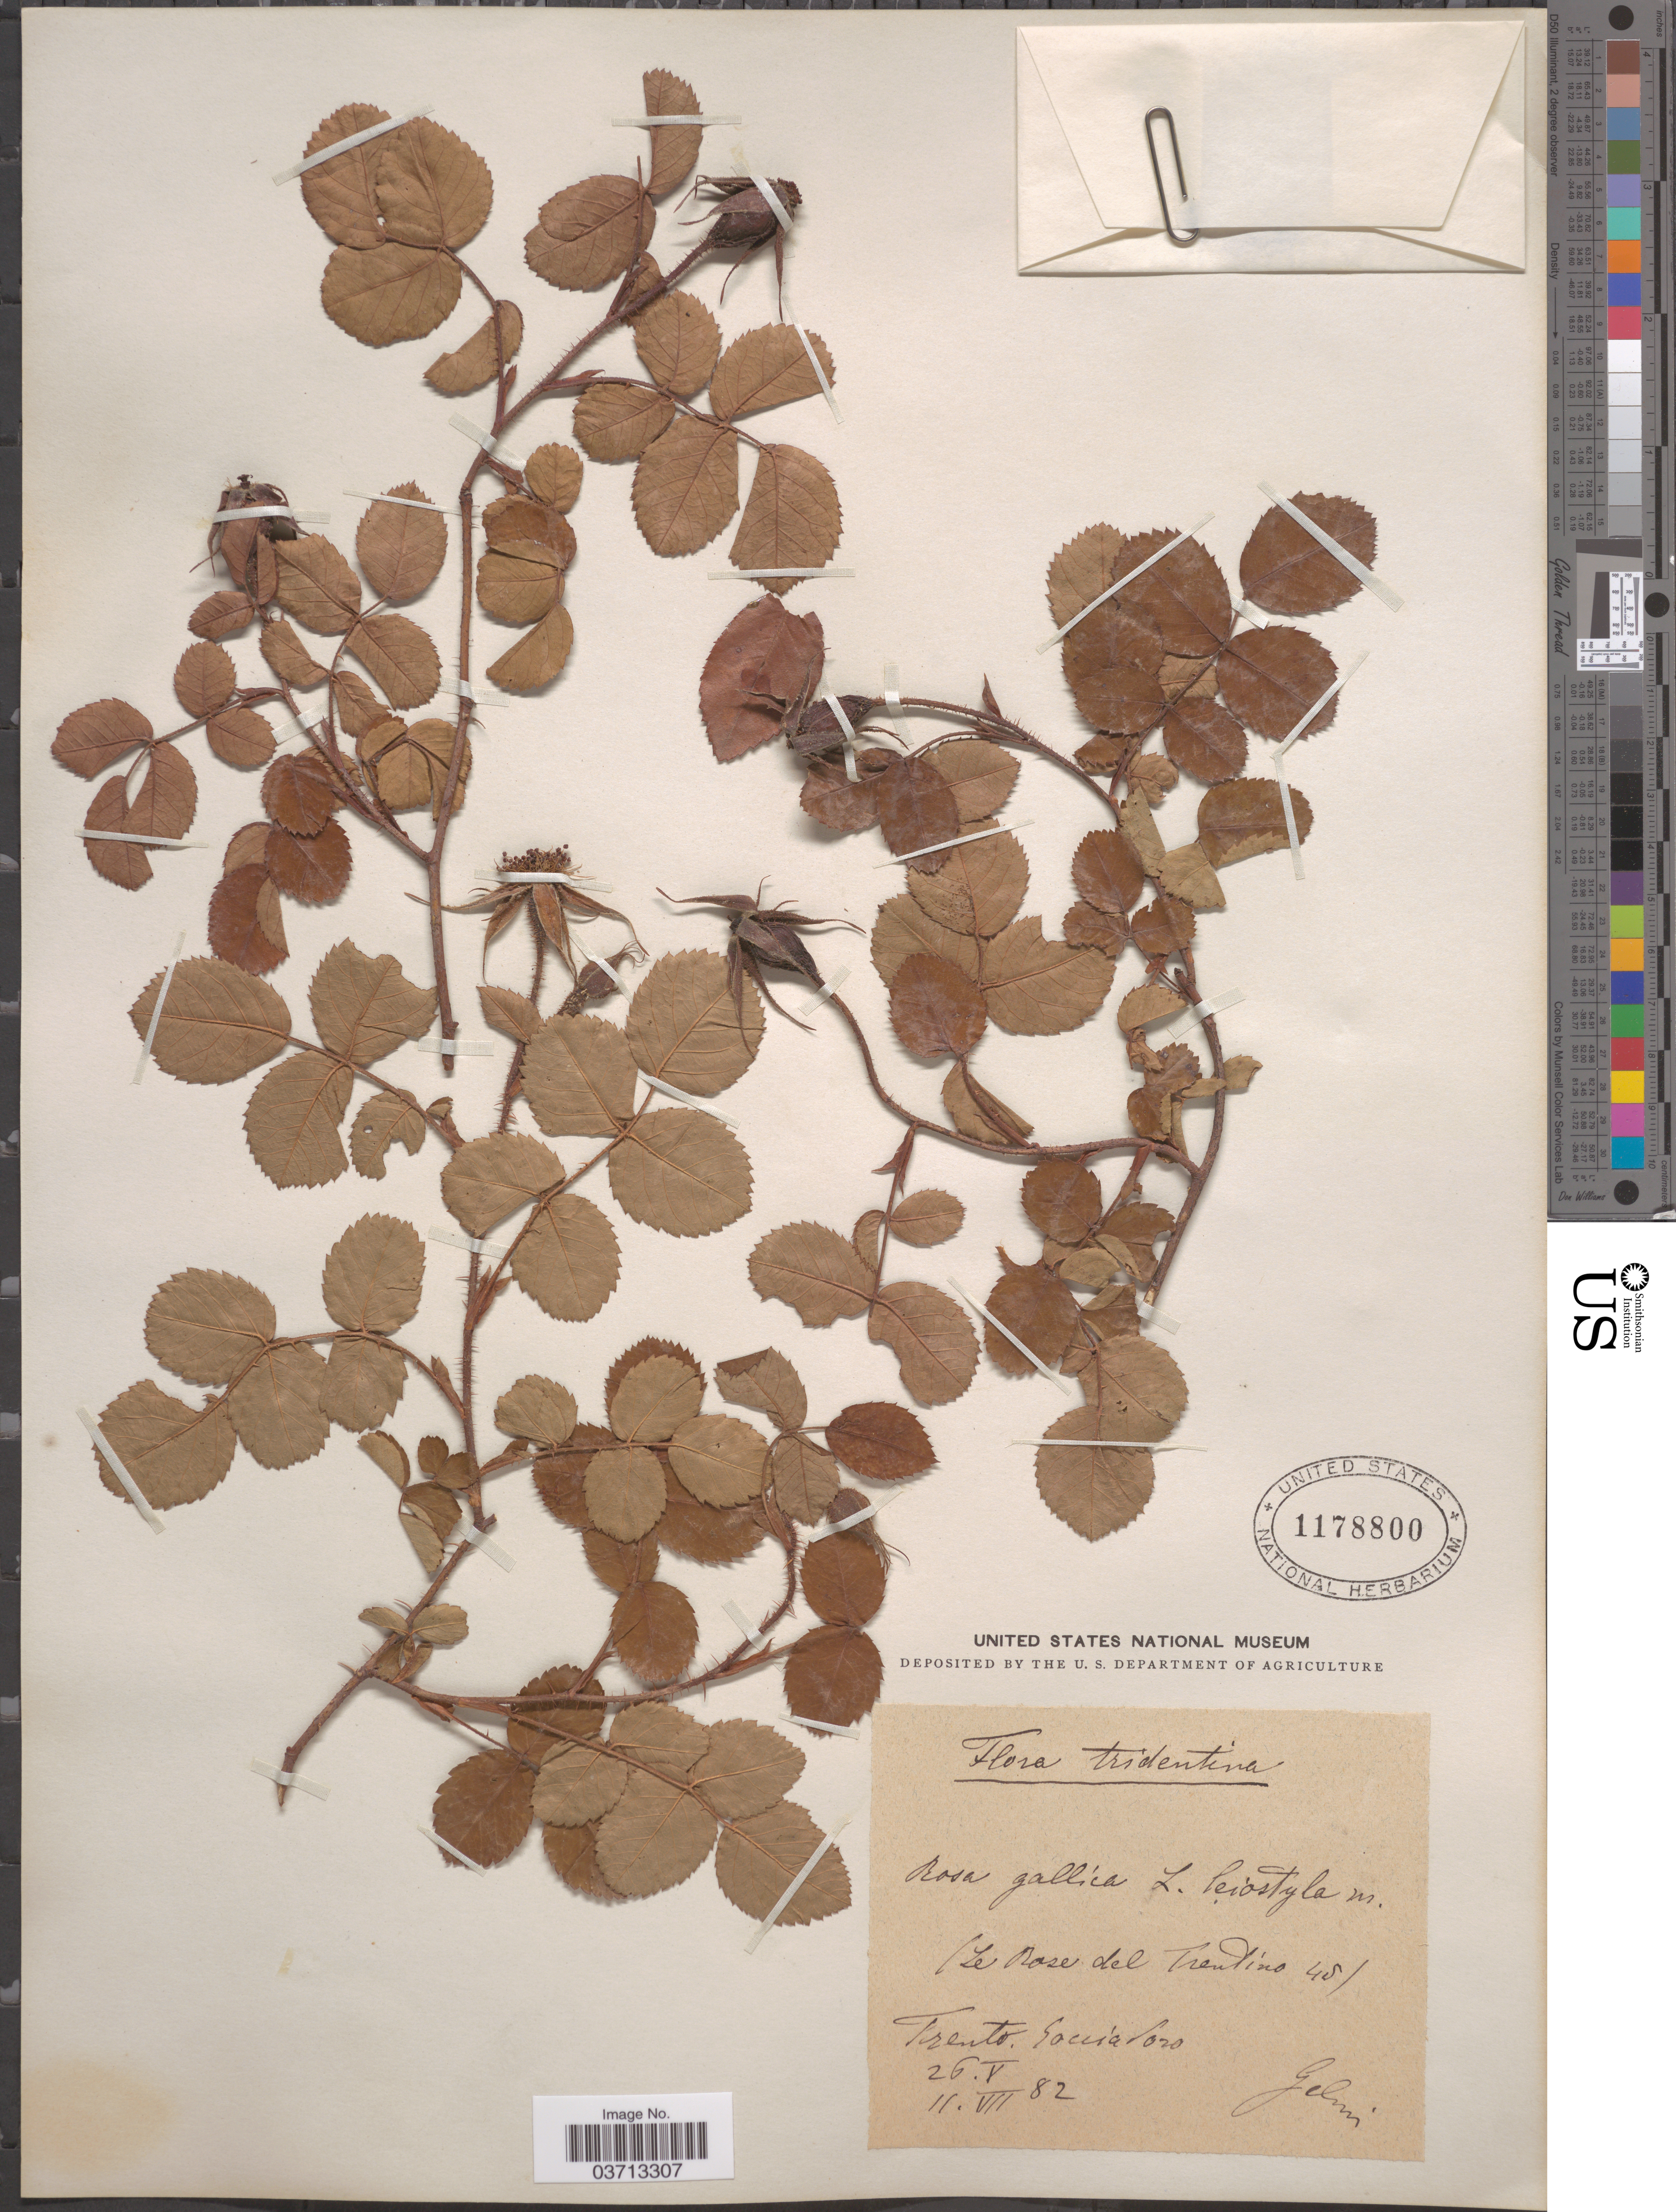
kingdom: Plantae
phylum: Tracheophyta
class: Magnoliopsida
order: Rosales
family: Rosaceae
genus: Rosa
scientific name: Rosa gallica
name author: L.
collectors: -. Gelmi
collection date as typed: Transcribed d/m/y: 26/5/82 to 11/8/82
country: Italy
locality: Tridentina. (Le Bose del Trentino 45). Trento. Gossialoro. [interpreted]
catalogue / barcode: US 1178800